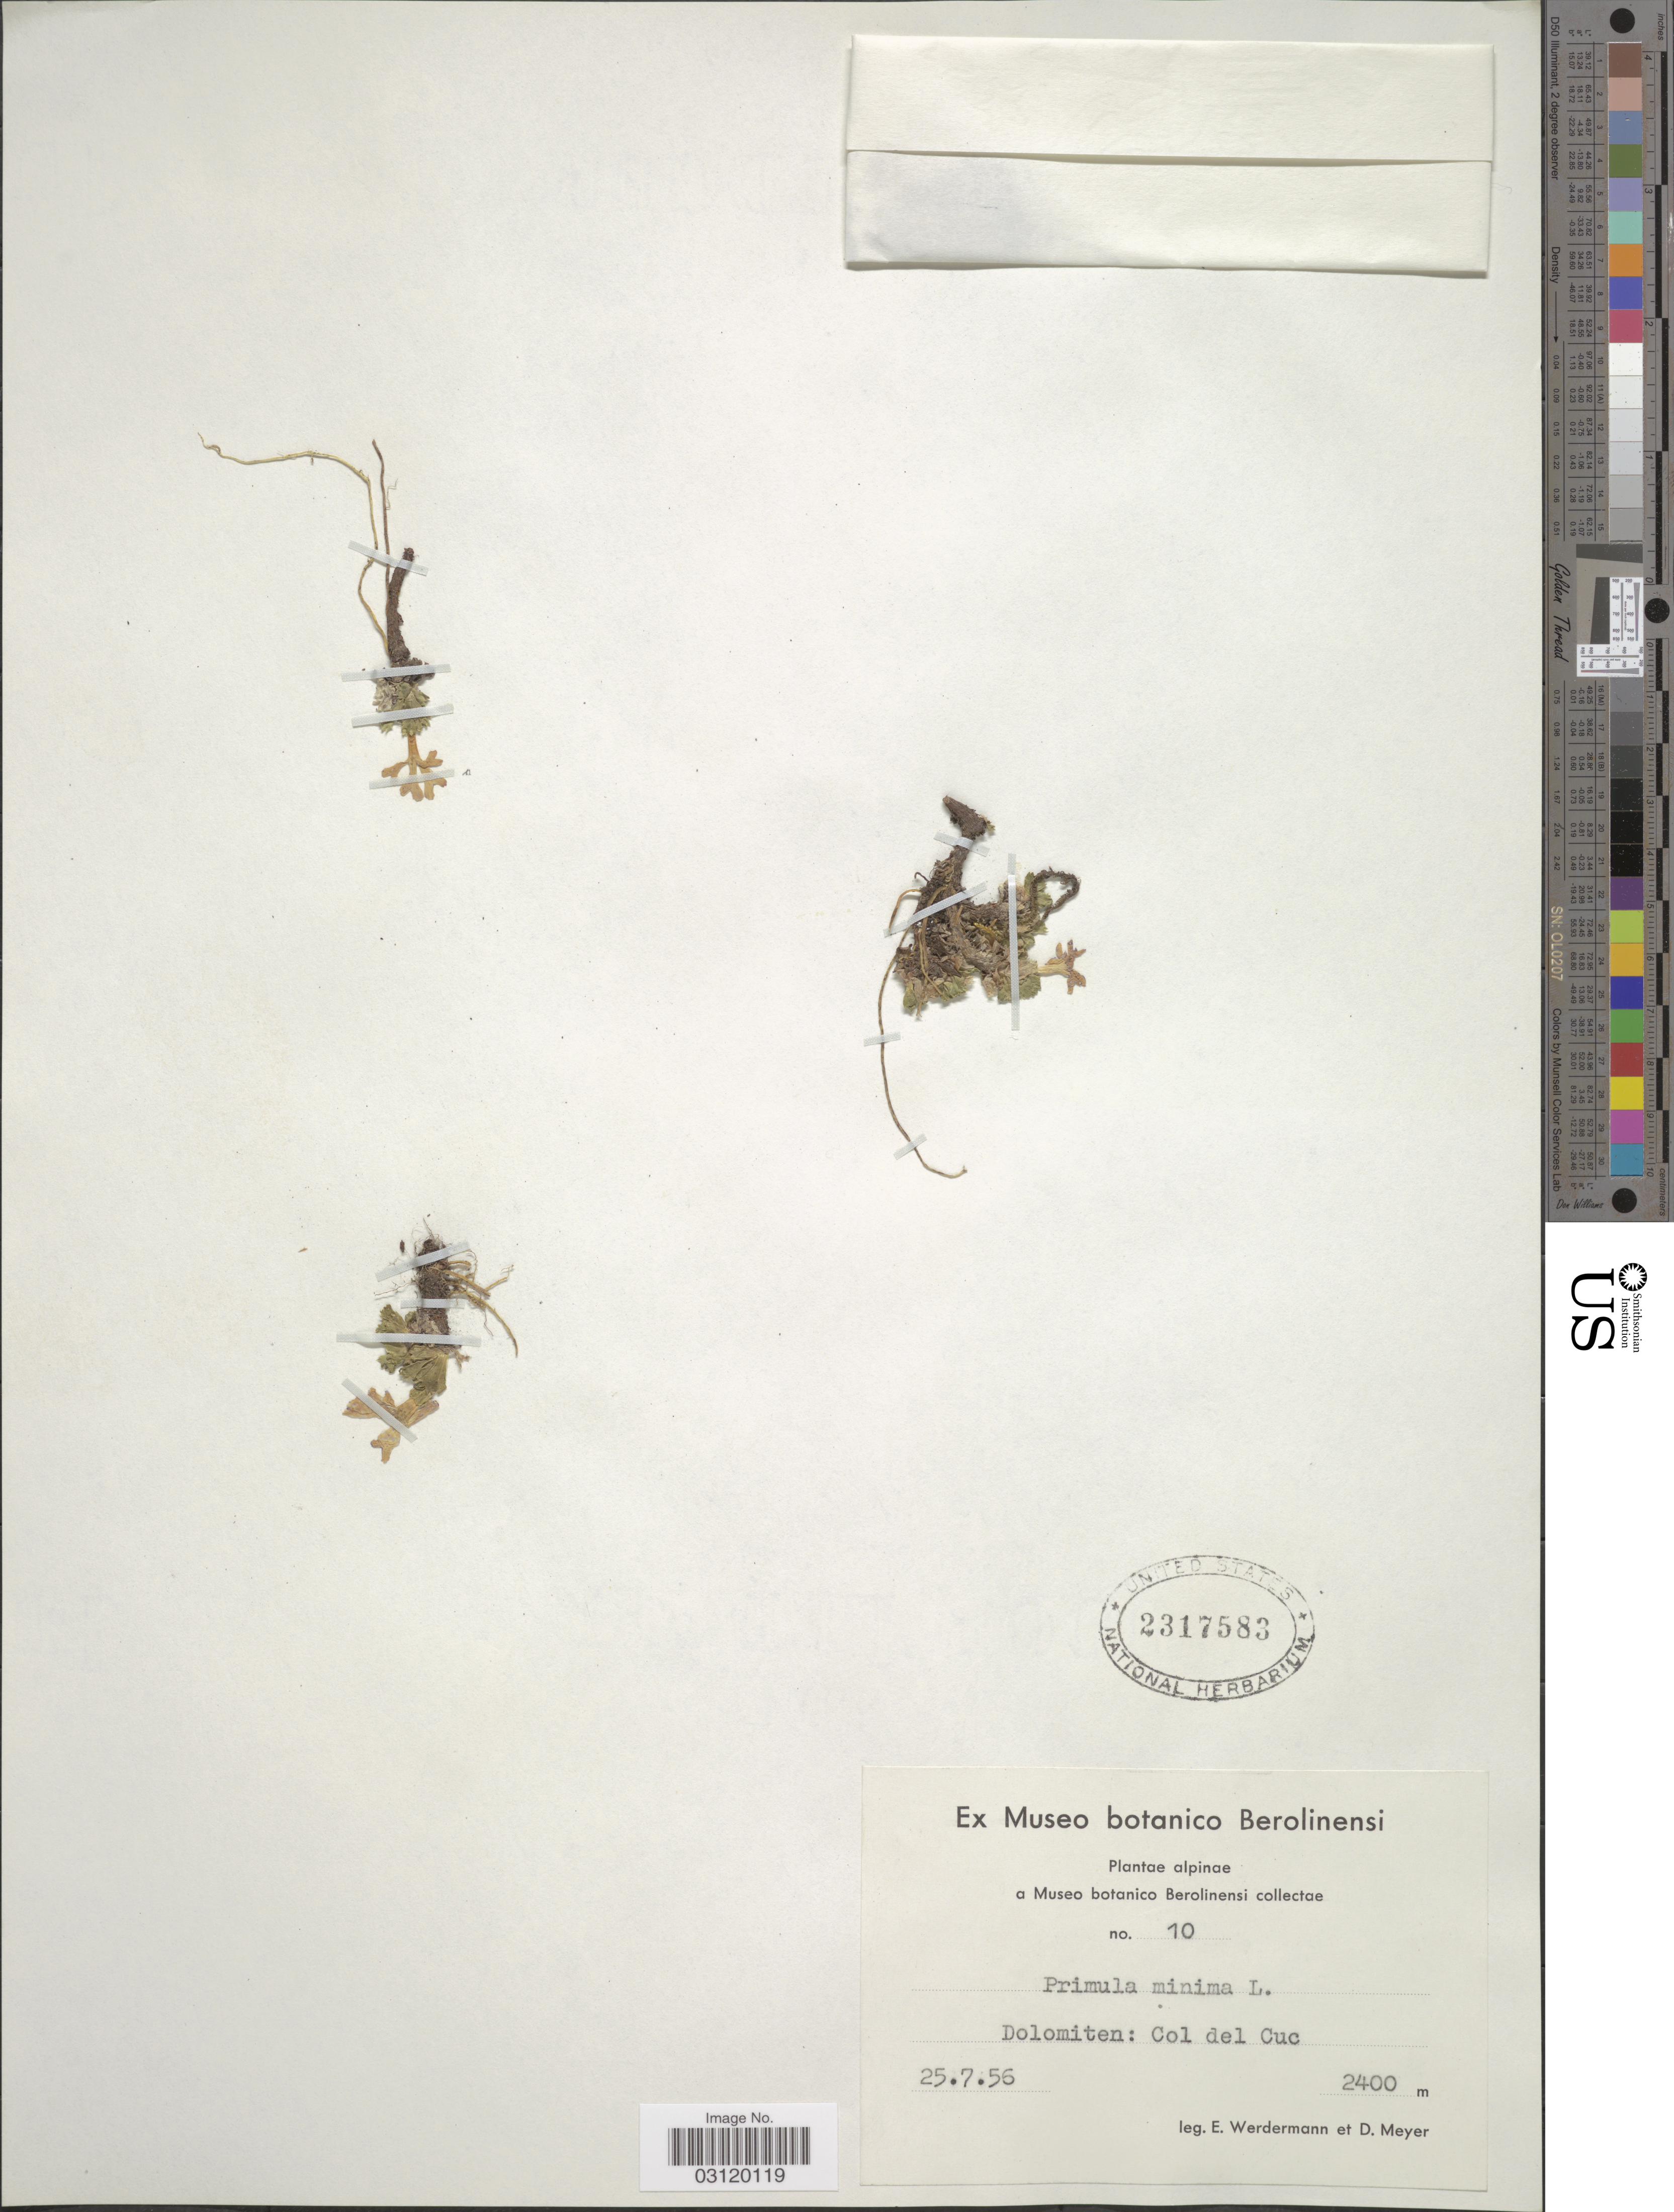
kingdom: Plantae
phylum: Tracheophyta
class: Magnoliopsida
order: Ericales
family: Primulaceae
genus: Primula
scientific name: Primula minima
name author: L.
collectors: E. Werdermann & D. Meyer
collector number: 10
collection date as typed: Transcribed d/m/y: 25/7/56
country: Italy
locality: Alpinae. Dolomiten: Col del Cuc.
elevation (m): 2400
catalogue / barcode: US 2317583